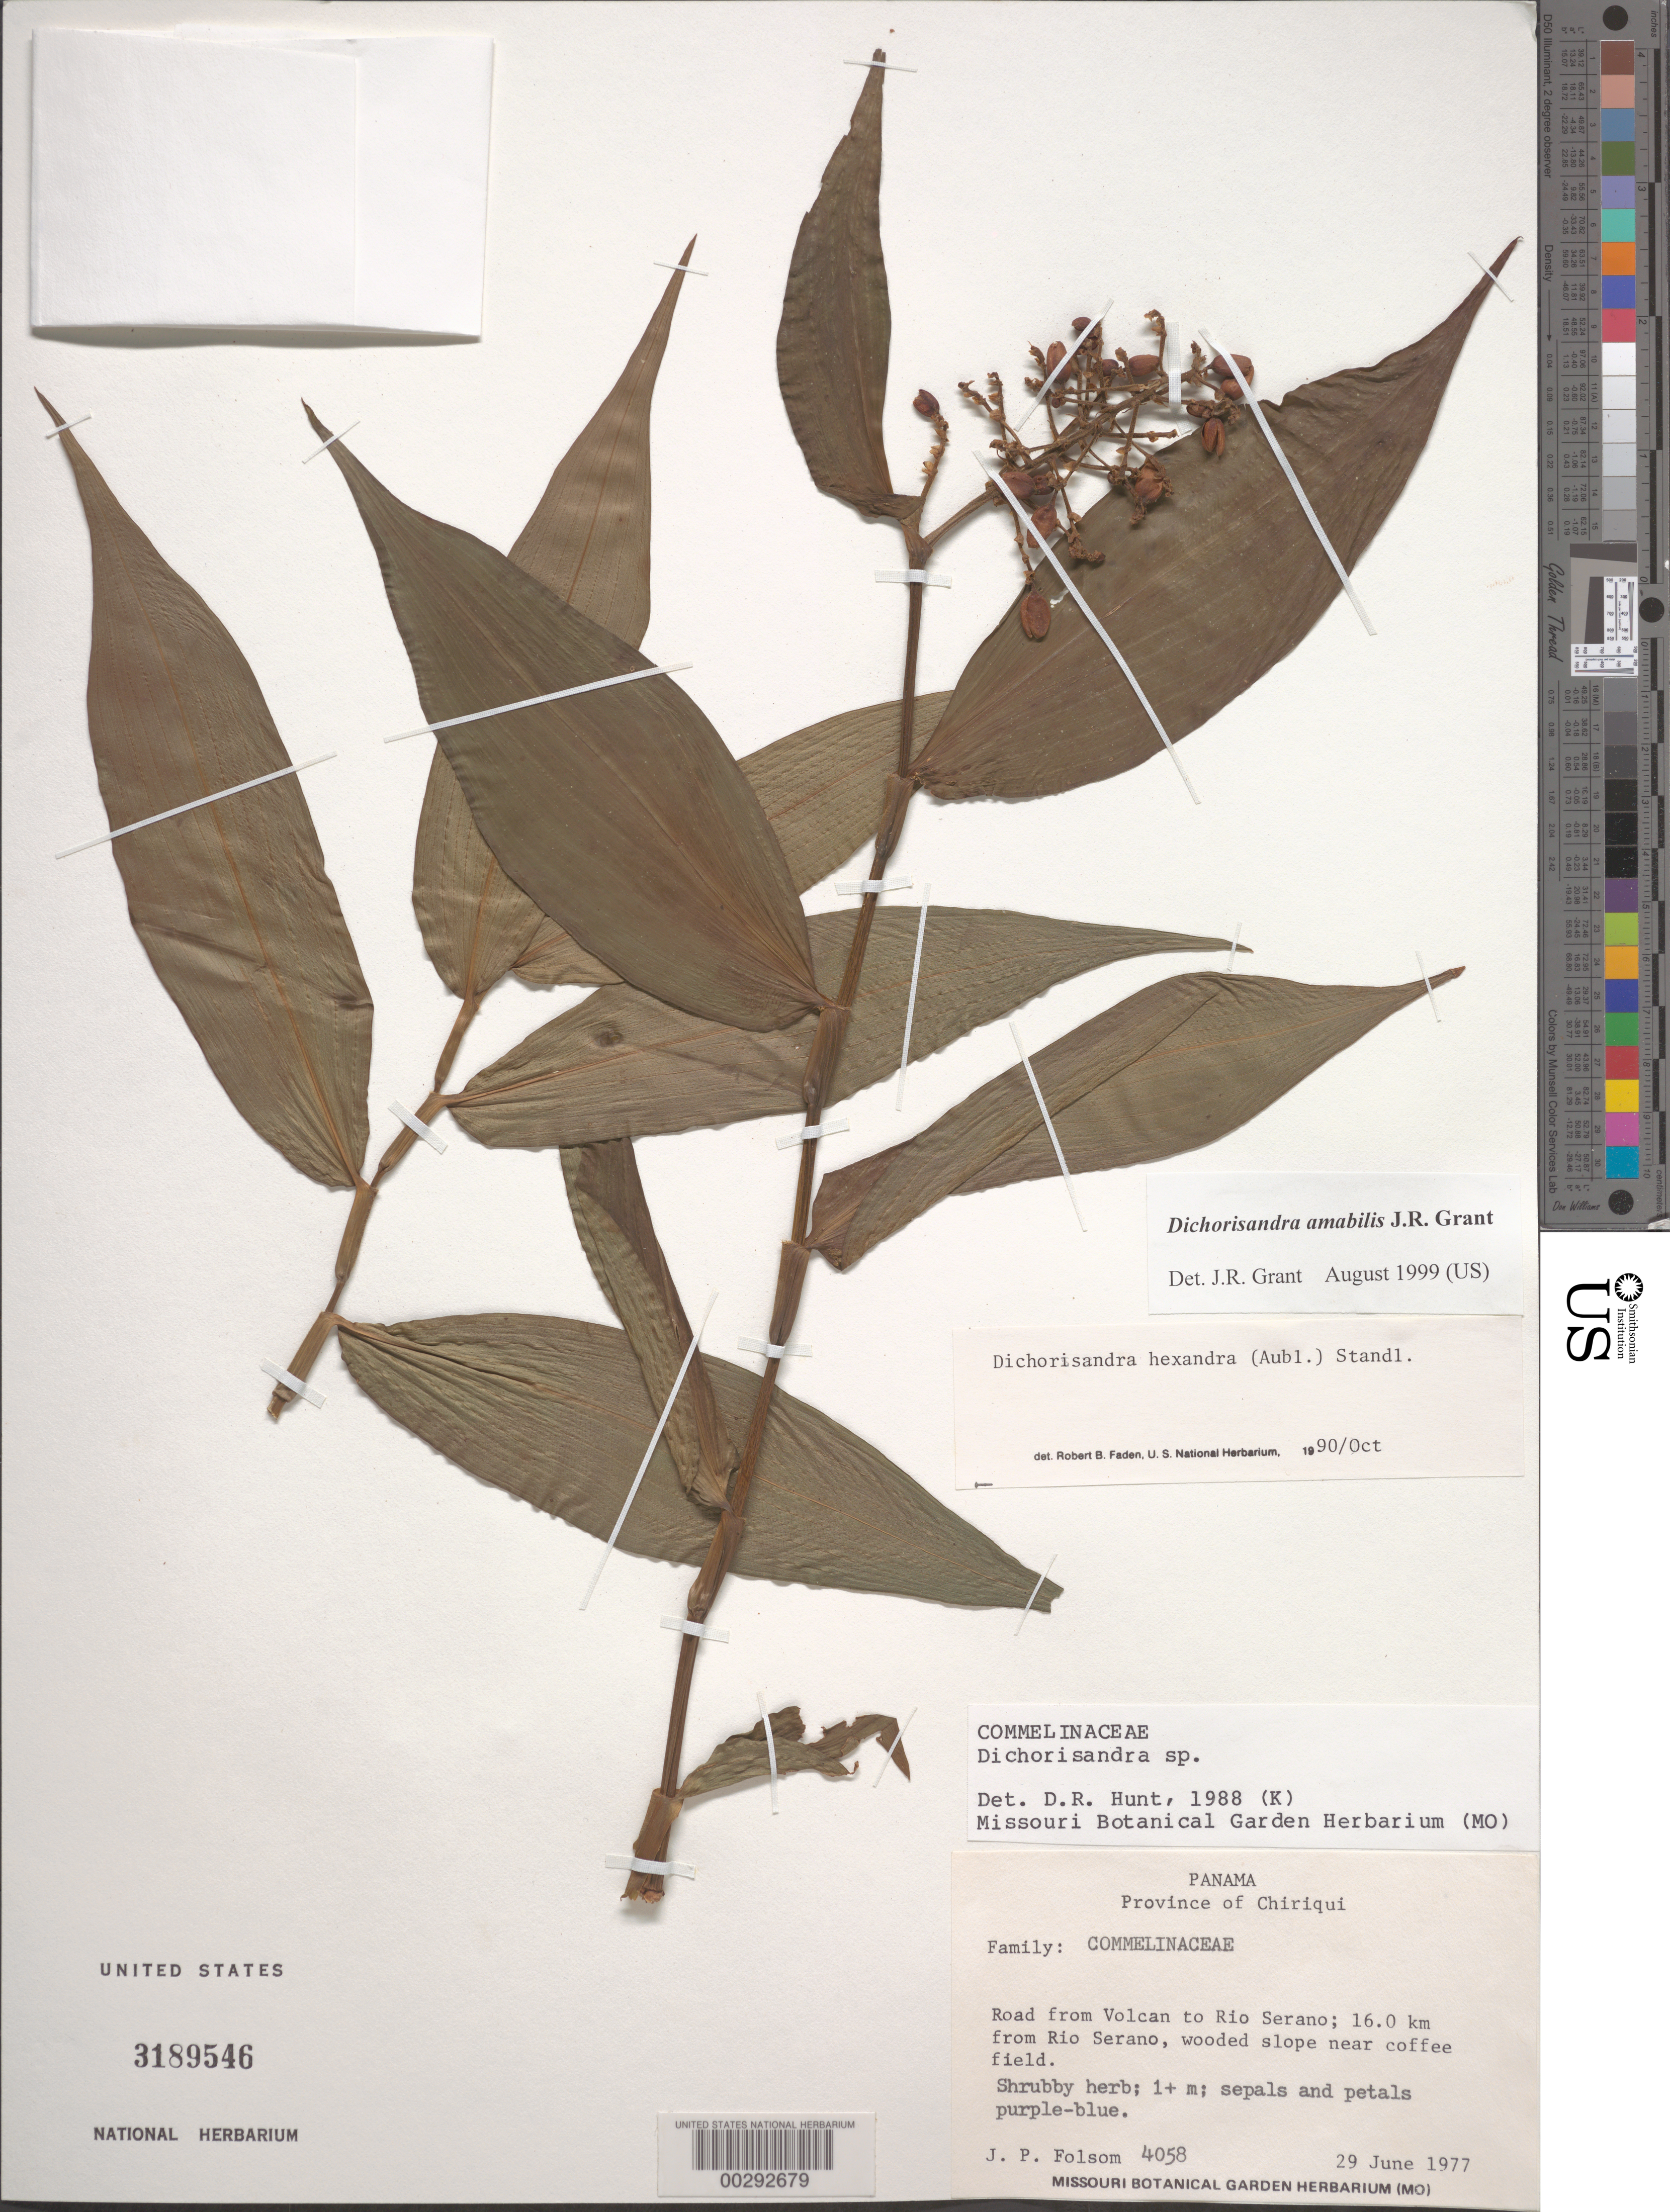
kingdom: Plantae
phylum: Tracheophyta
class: Liliopsida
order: Commelinales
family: Commelinaceae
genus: Dichorisandra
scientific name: Dichorisandra sp.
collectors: J. P. Folsom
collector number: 4058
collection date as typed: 29 Jun 1977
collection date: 1977-06-29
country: Panama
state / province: Chiriquí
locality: Road from Volcan to Rio Sereno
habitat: Wooded slope near coffee field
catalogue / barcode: US 3189546